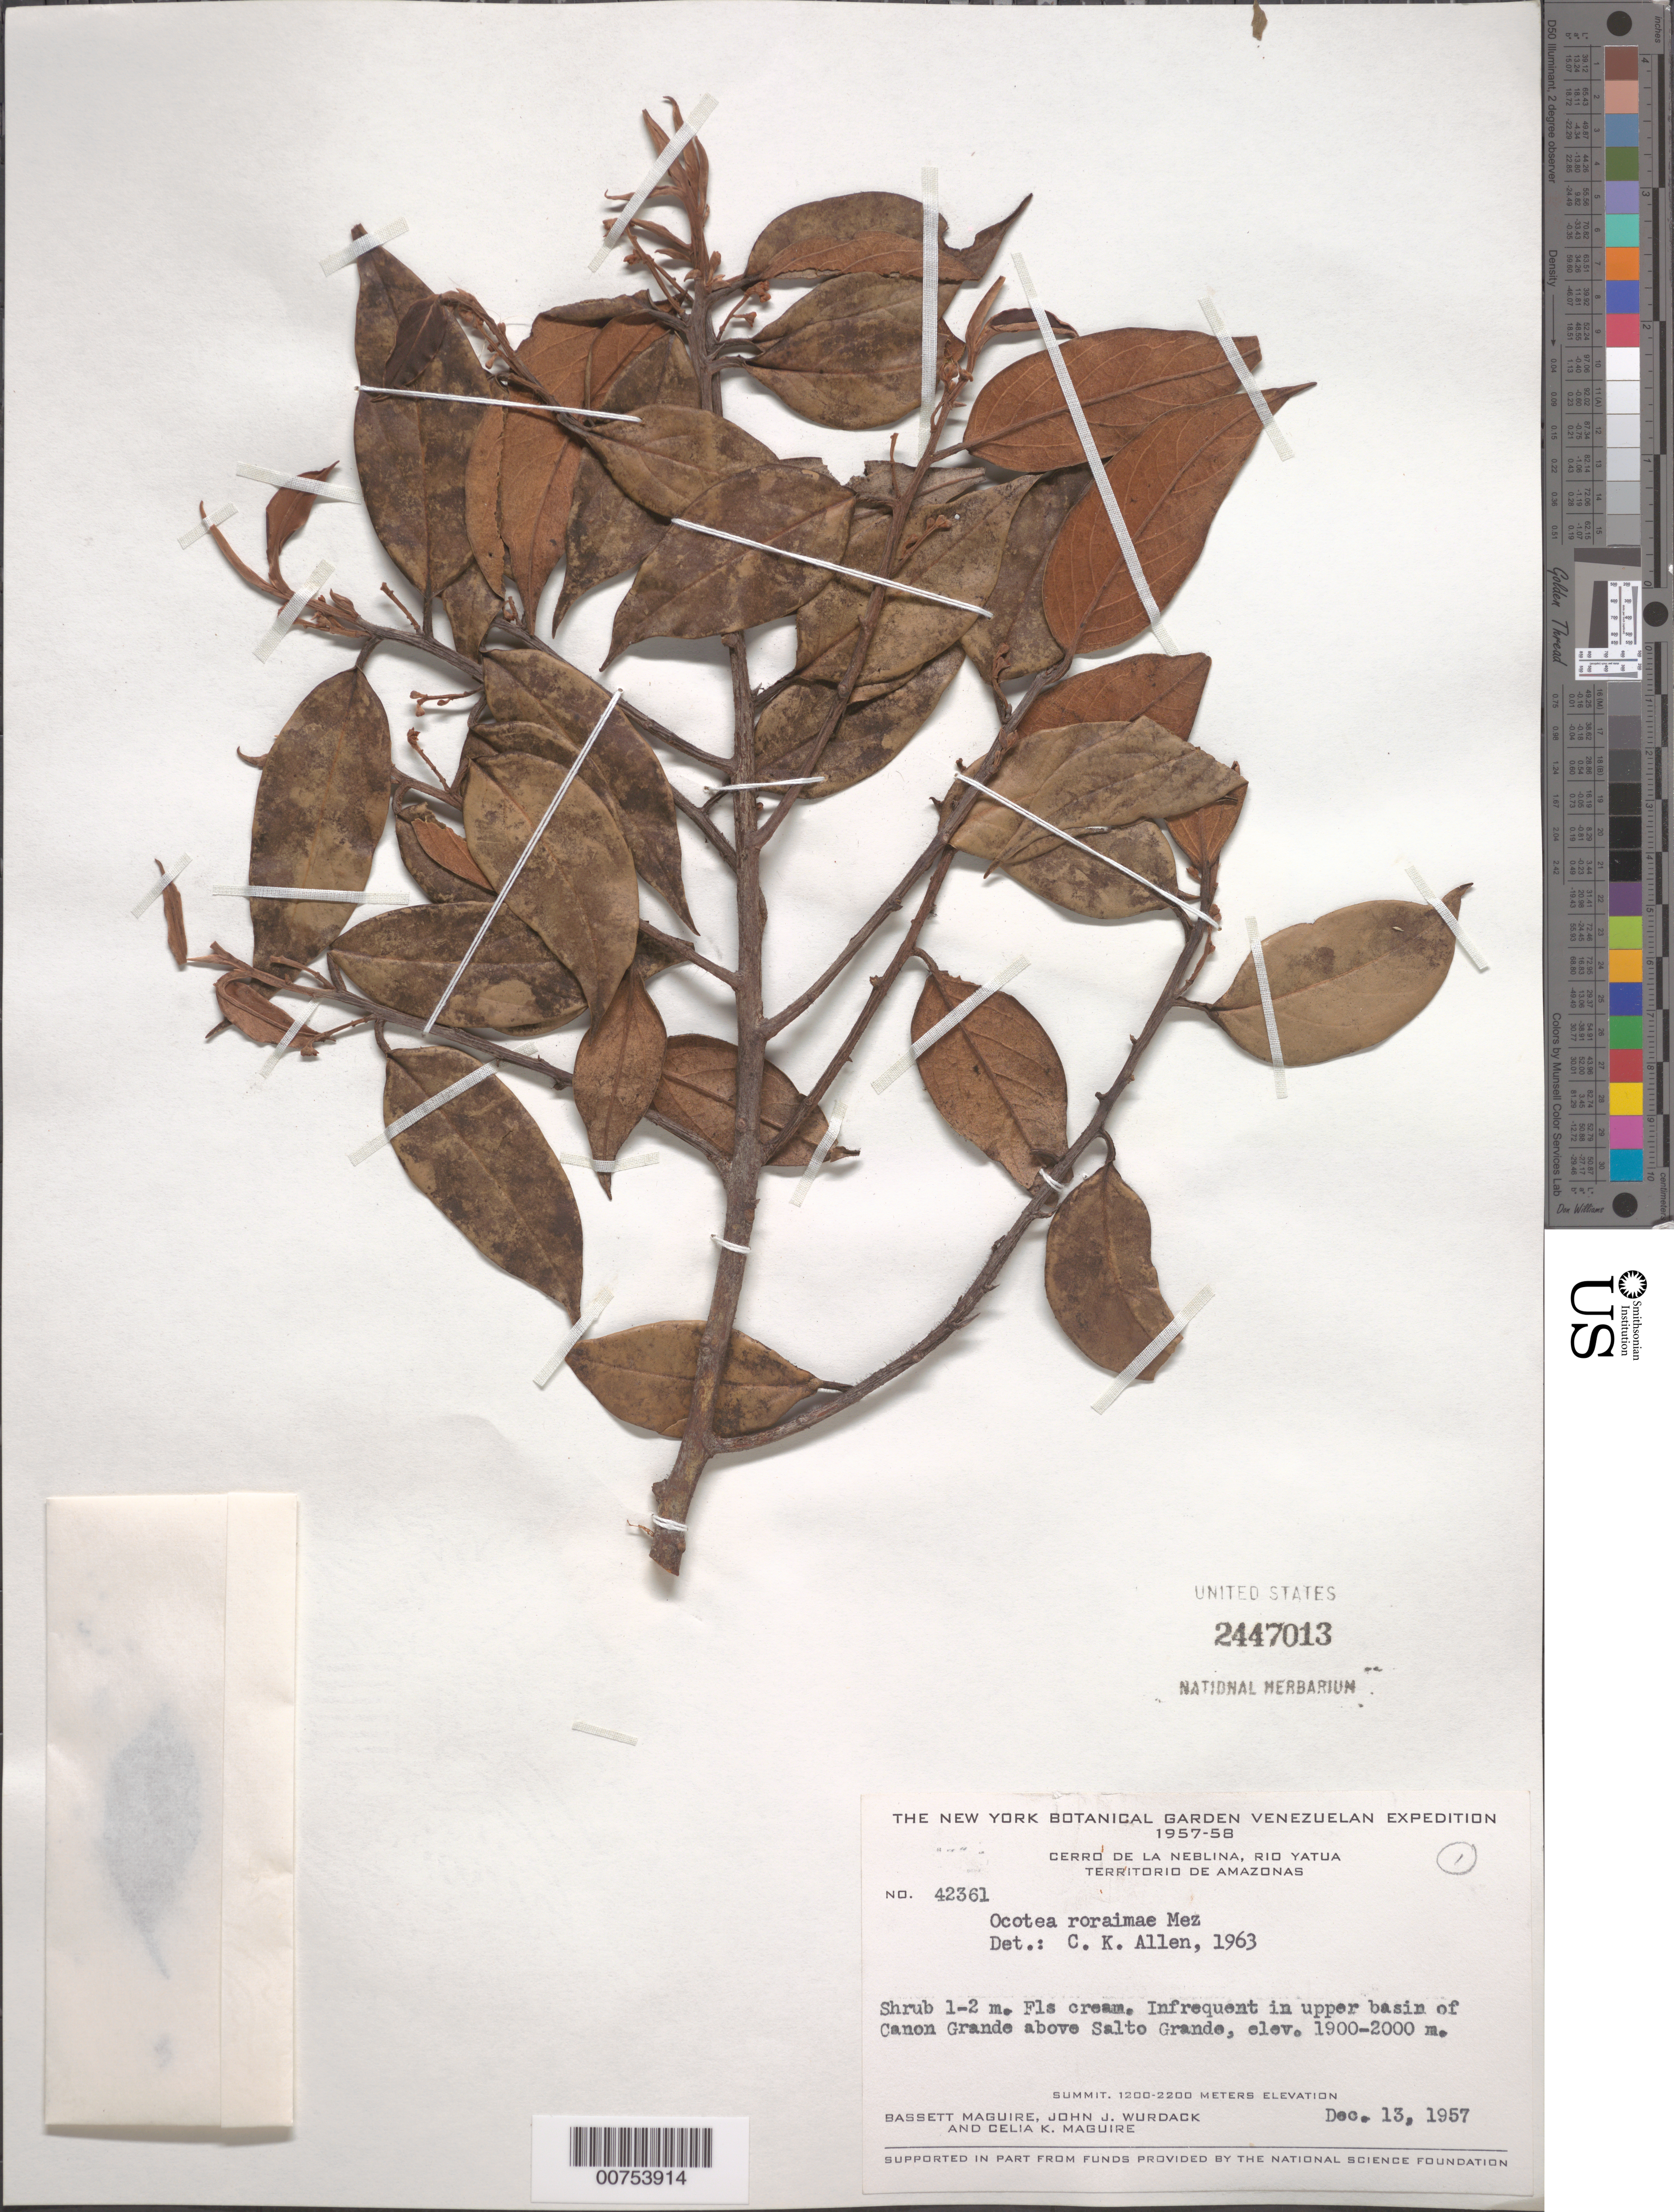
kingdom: Plantae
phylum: Tracheophyta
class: Magnoliopsida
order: Laurales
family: Lauraceae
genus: Ocotea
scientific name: Ocotea roraimae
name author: Mez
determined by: Allen, C. K.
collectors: B. Maguire, J. J. Wurdack & C. K. Maguire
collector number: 42361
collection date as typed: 13-Dec-57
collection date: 1957-12-13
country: Venezuela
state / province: Amazonas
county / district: Río Negro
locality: Cerro de la Neblina, Río Yatua, basin of Caño Grande above Salto Grande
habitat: Upper basin of Cañon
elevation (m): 1900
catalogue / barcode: US 2447013